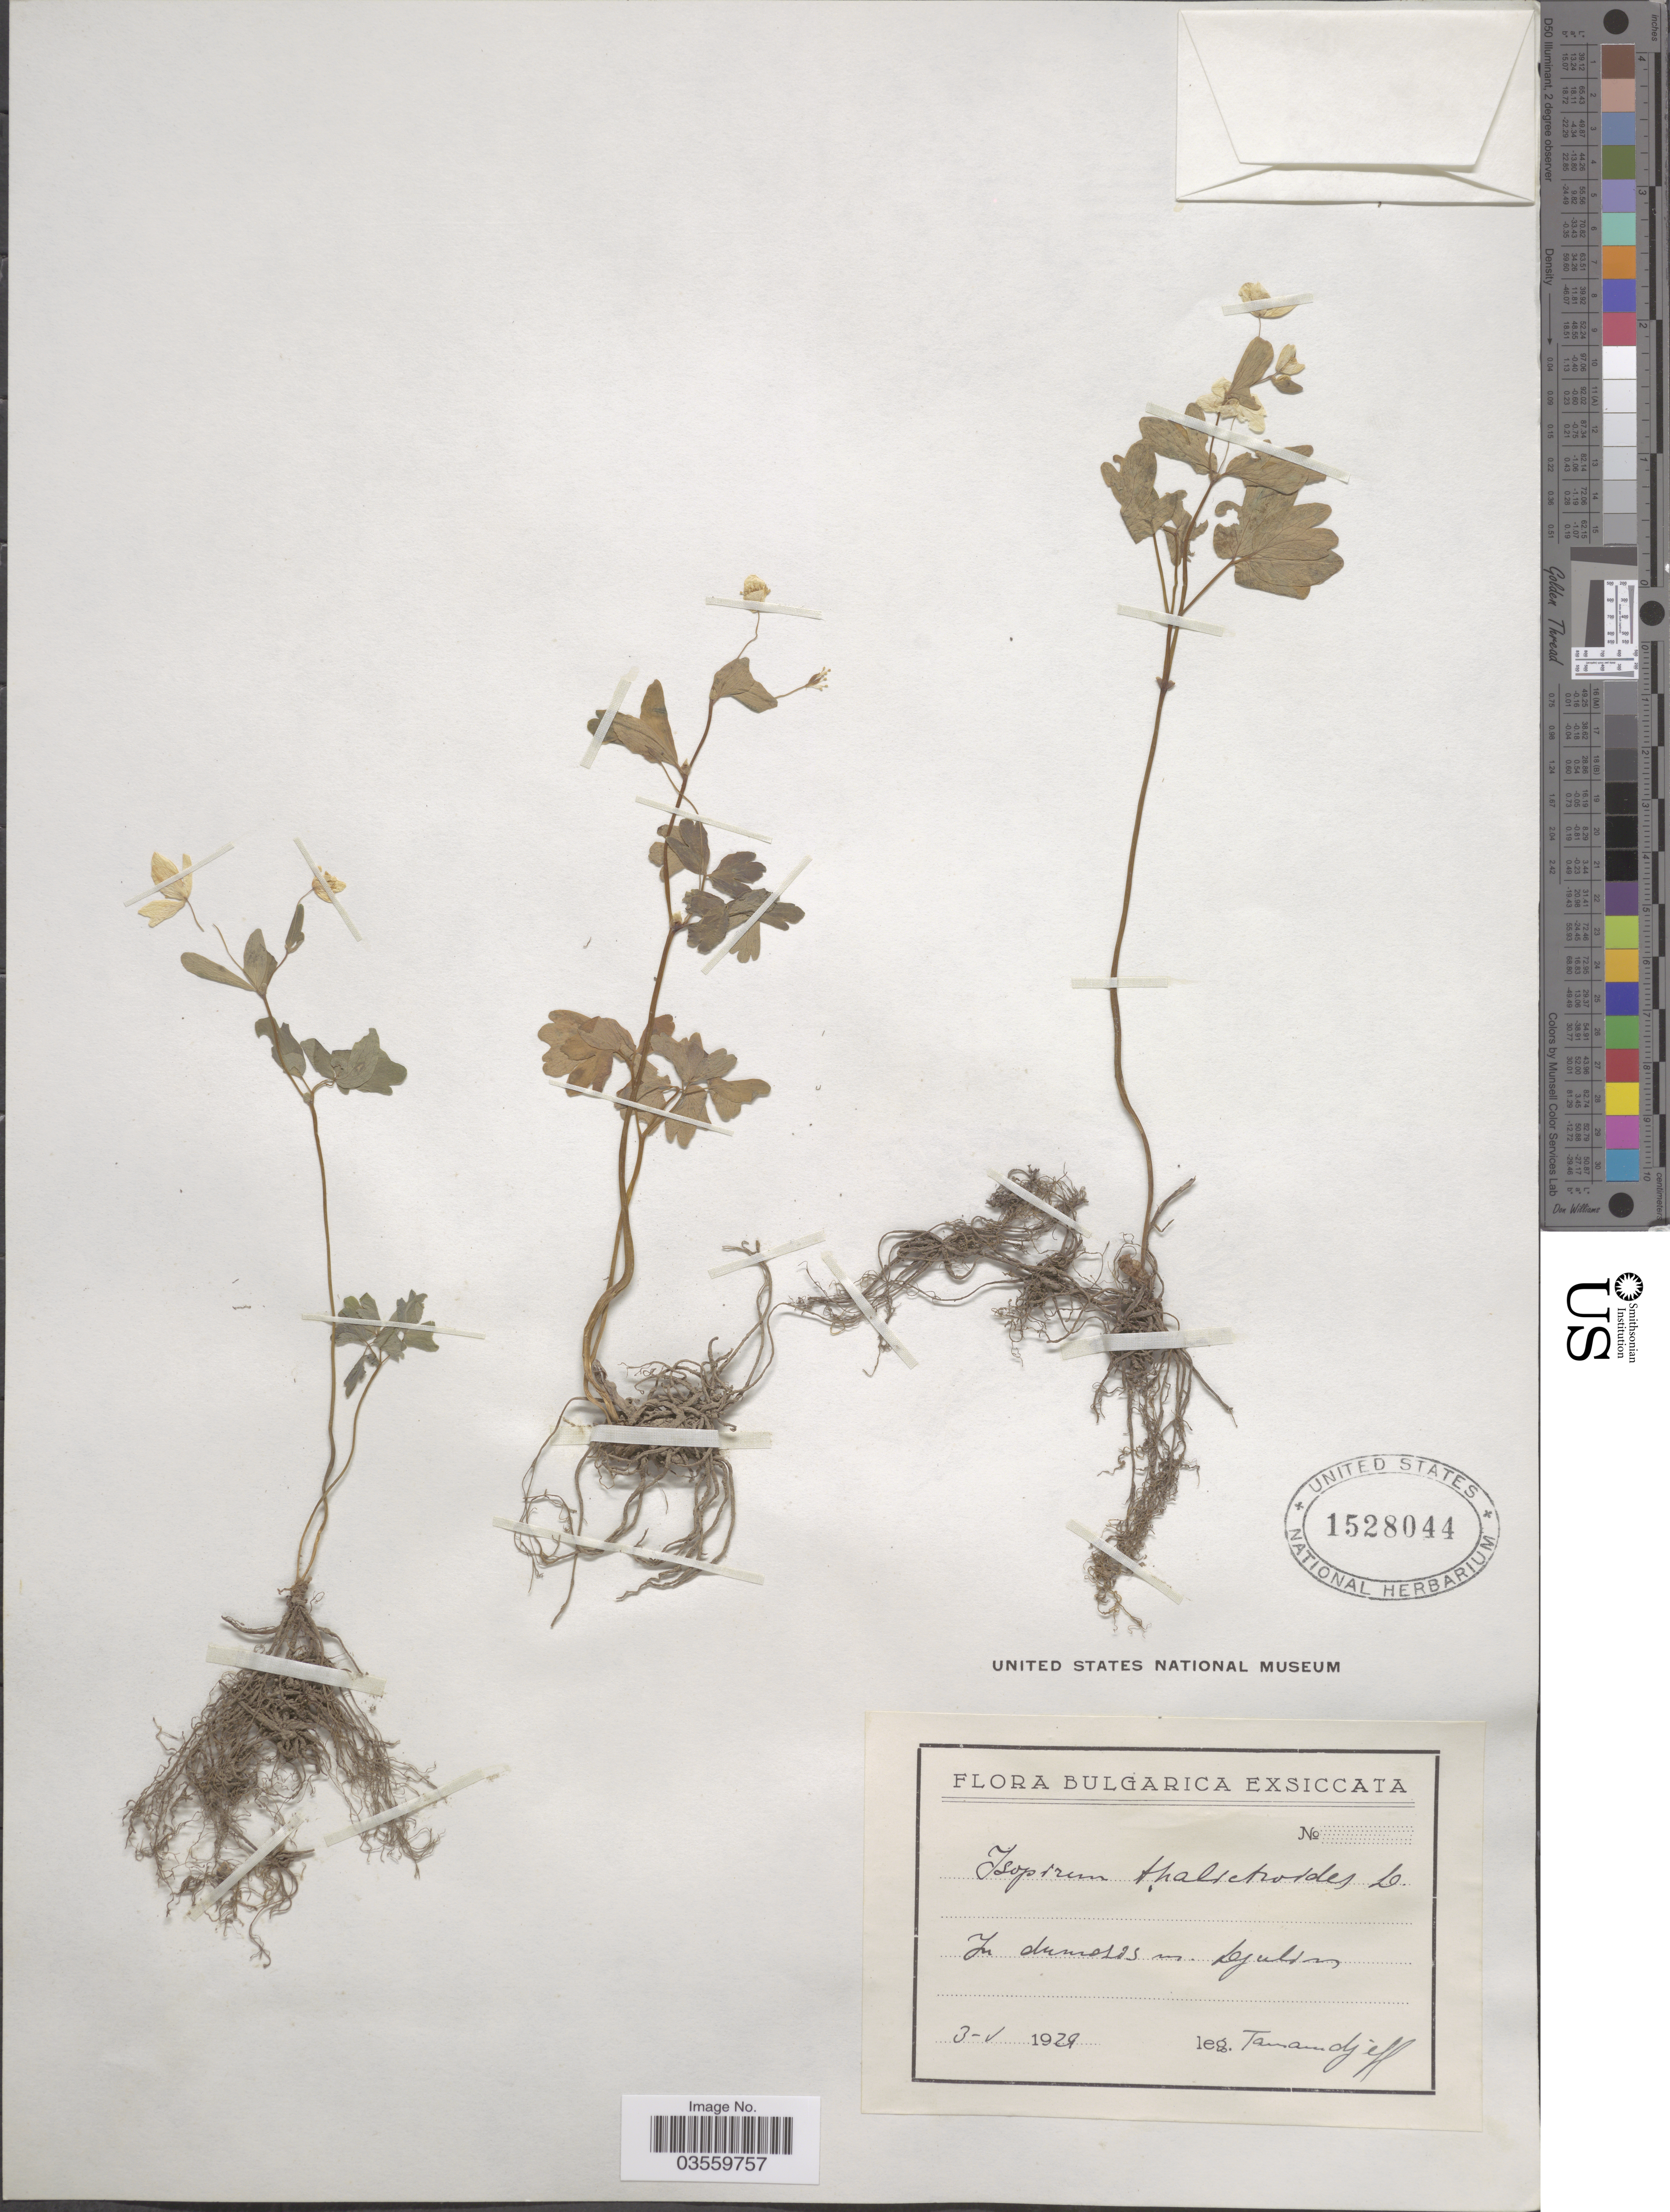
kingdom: Plantae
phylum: Tracheophyta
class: Magnoliopsida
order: Ranunculales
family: Ranunculaceae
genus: Isopyrum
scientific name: Isopyrum thalictroides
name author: L.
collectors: -. Tamandjeff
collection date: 1929-05-03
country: Bulgaria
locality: In dumesos m. Djuldon. [interpreted]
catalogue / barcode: US 1528044